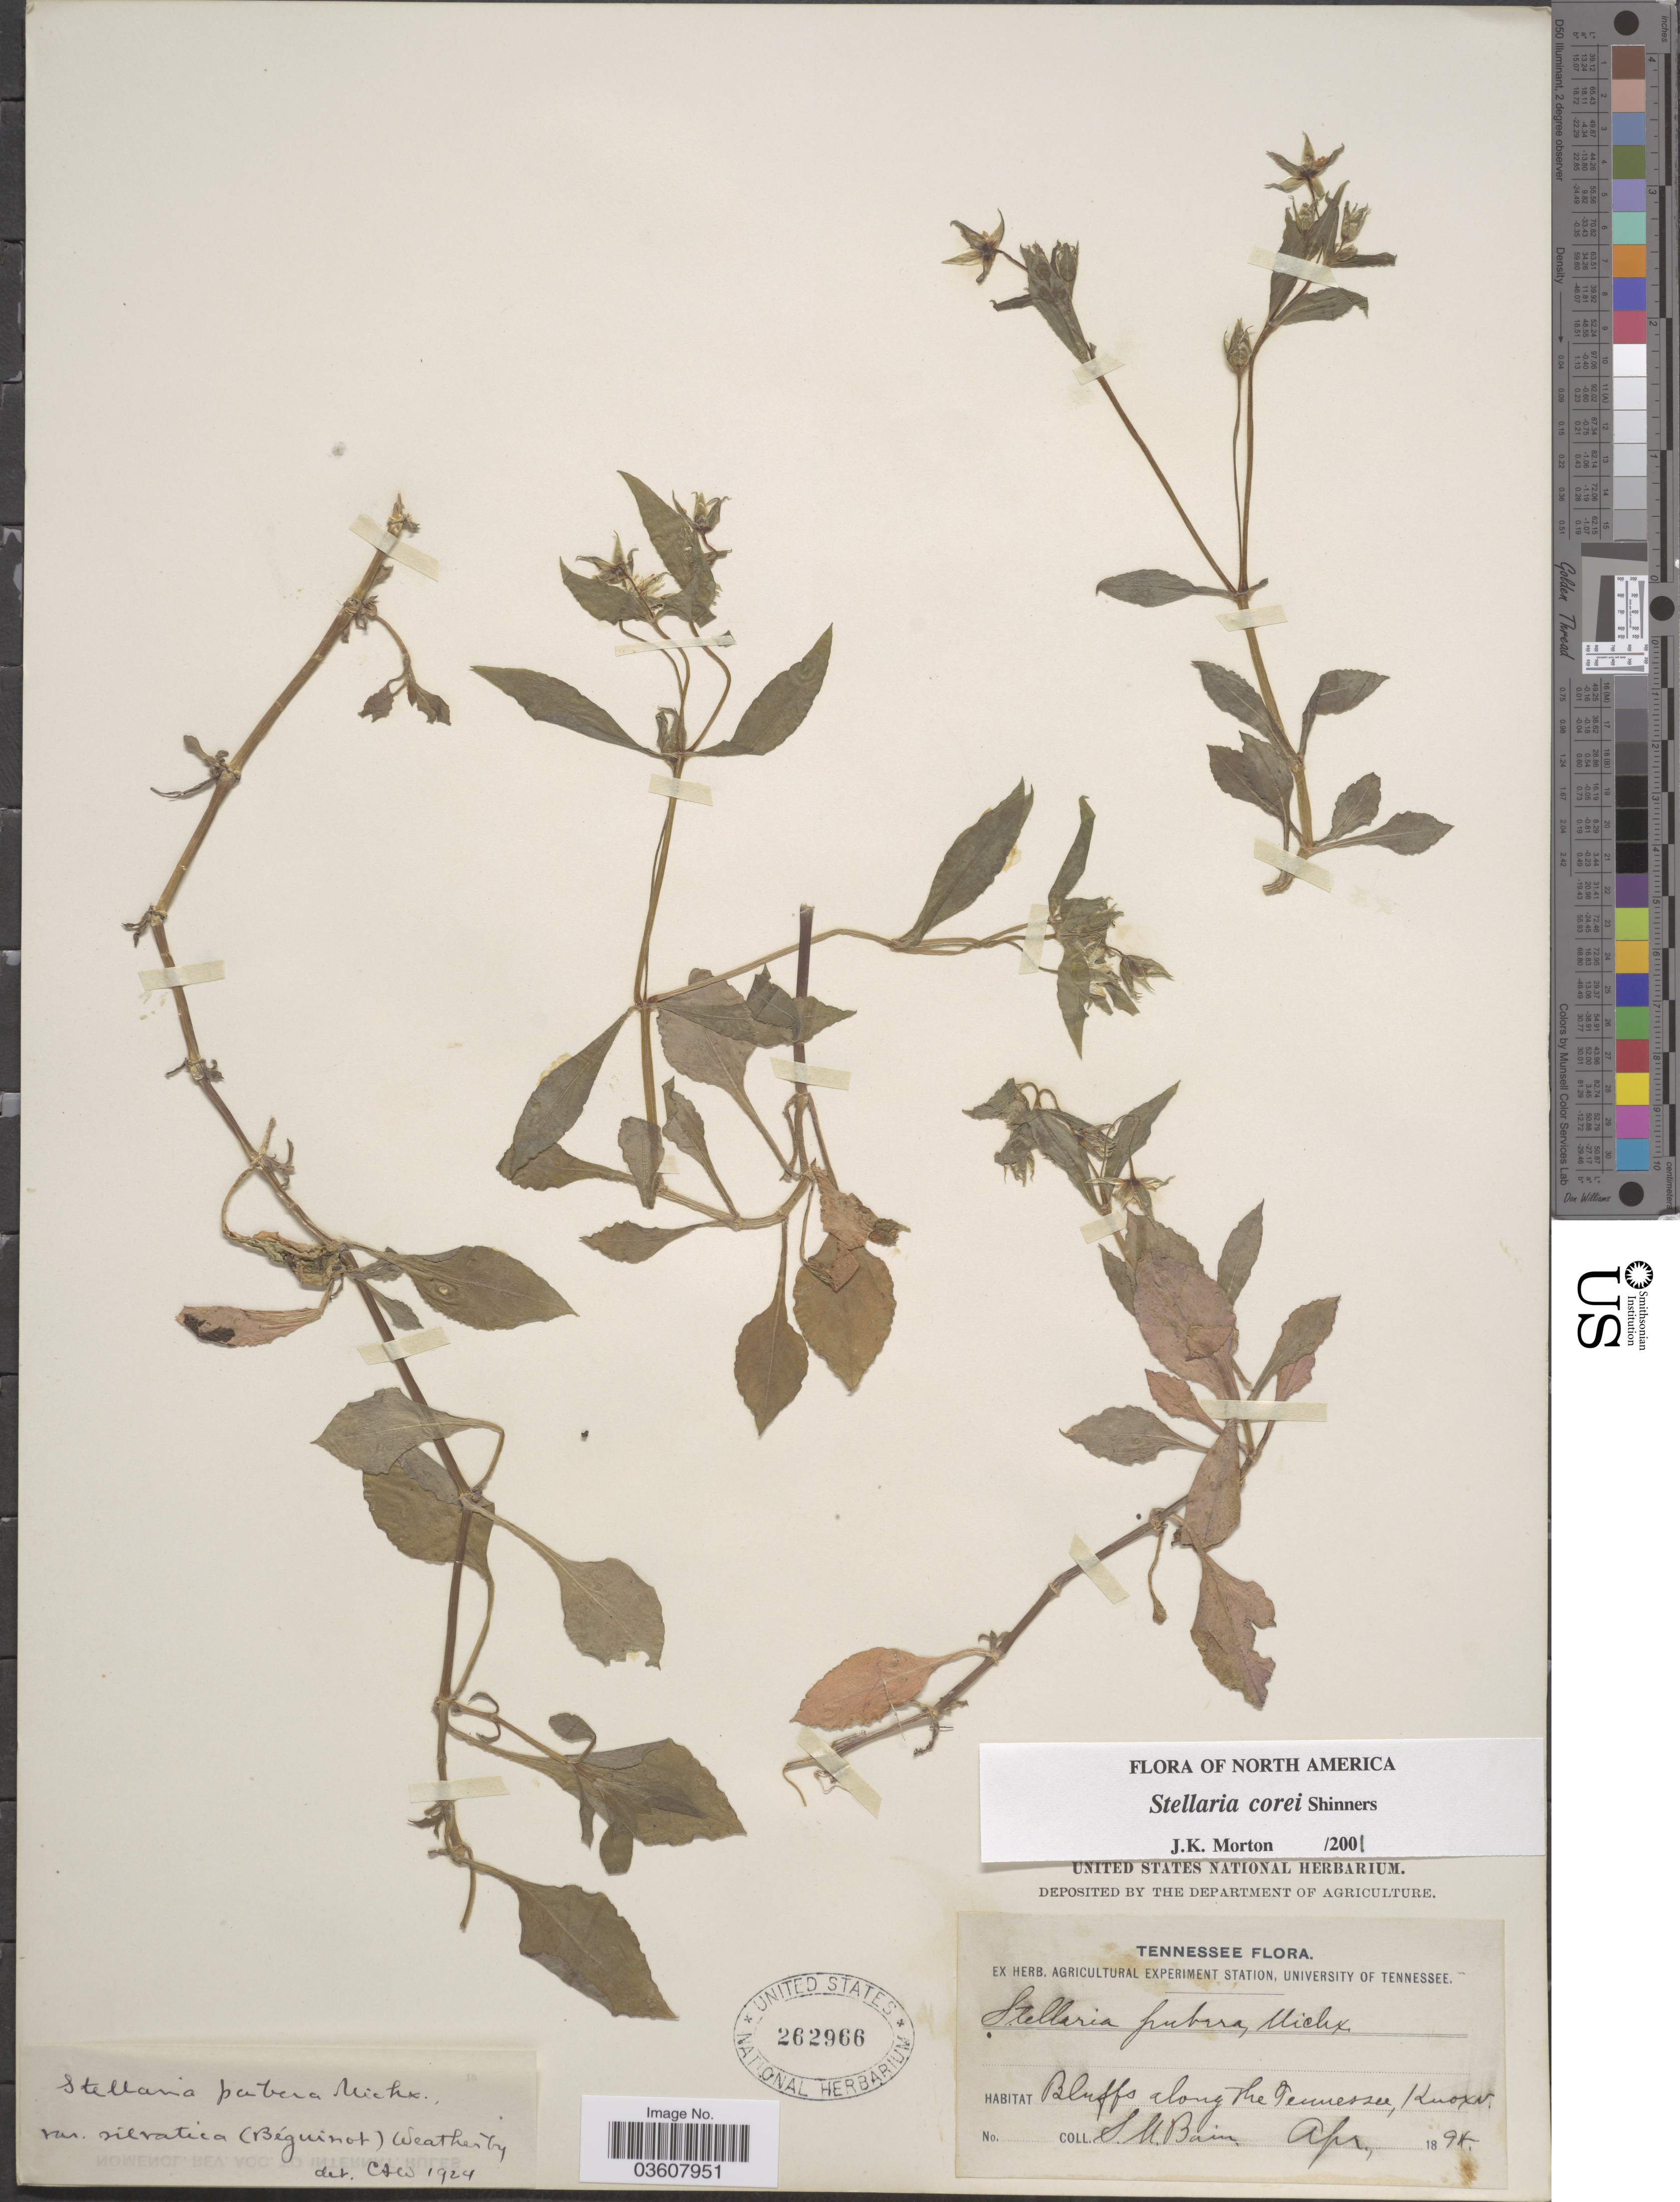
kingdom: Plantae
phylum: Tracheophyta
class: Magnoliopsida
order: Caryophyllales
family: Caryophyllaceae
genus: Stellaria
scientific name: Stellaria corei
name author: Shinners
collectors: S. M. Bain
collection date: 1894-04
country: United States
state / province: Tennessee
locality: Bluffs along the Tennessee, Knox C.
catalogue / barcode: US 262966